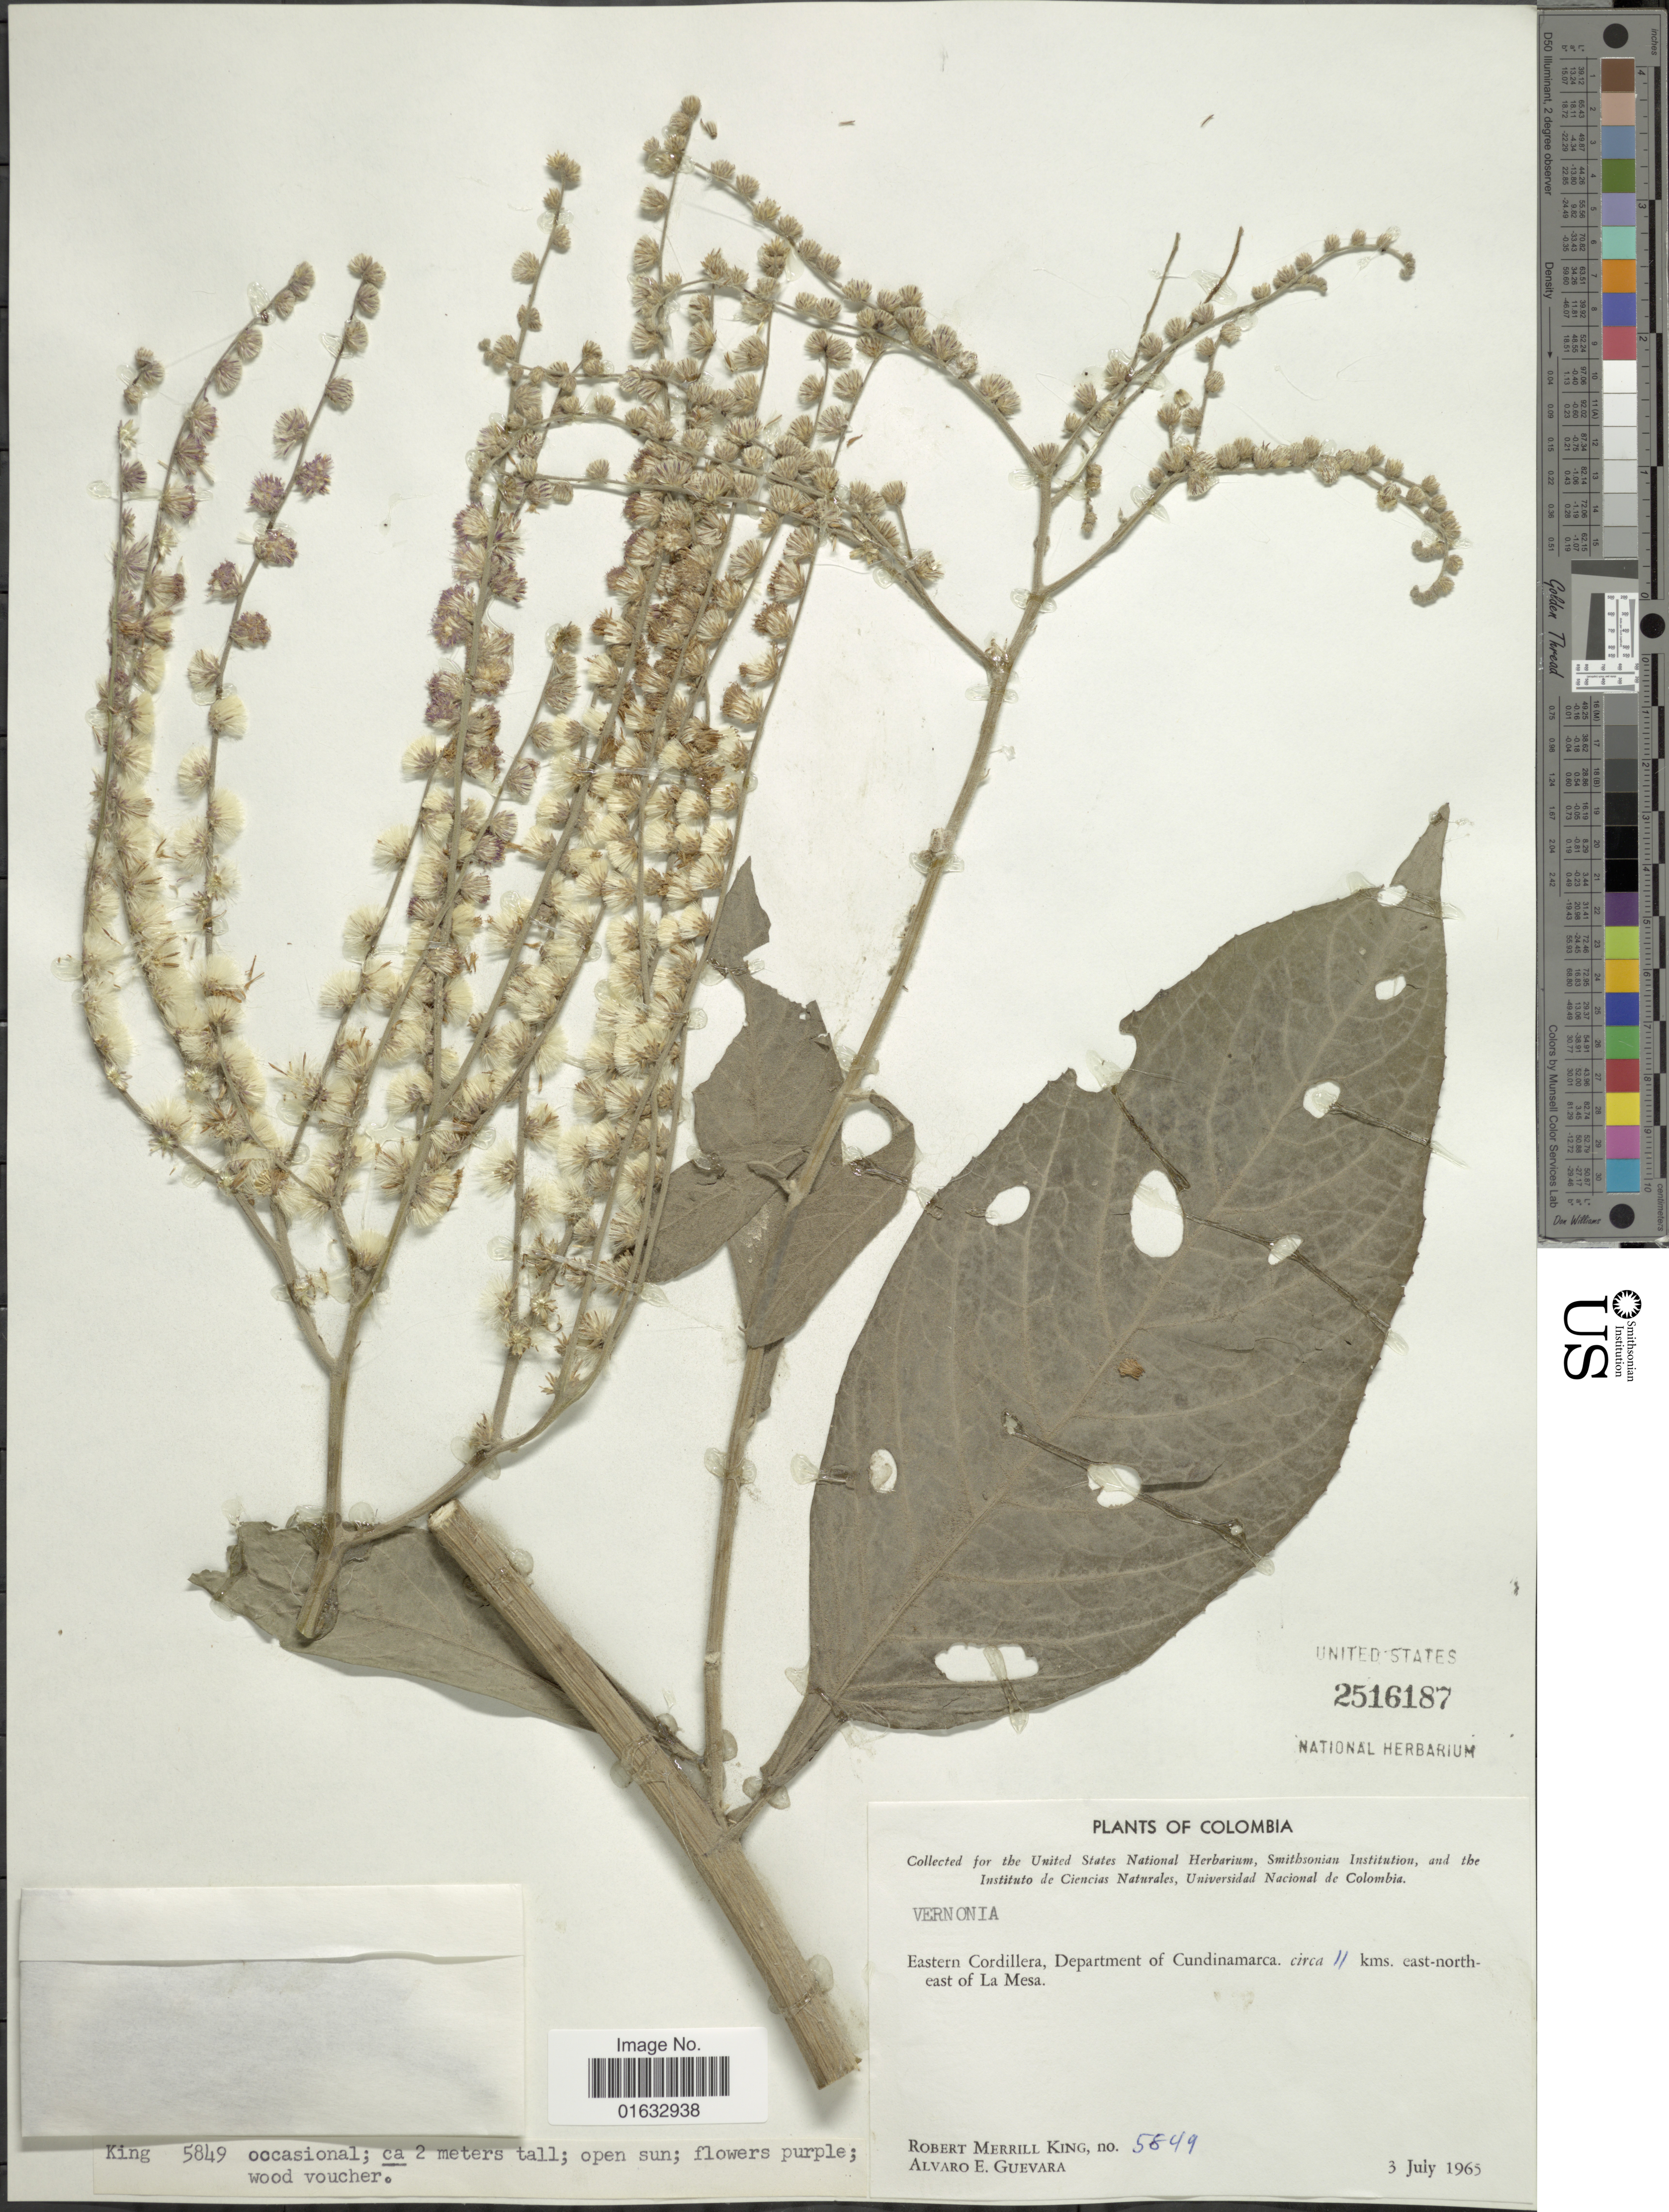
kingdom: Plantae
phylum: Tracheophyta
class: Magnoliopsida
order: Asterales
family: Asteraceae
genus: Eirmocephala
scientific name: Eirmocephala brachiata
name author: (Benth.) H. Rob.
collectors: R. M. King & A. E. Guevara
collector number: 5849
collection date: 1965-07-03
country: Colombia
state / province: Cundinamarca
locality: Eastern Cordillera, Departamento of Cundinamarca, 11 kms, east-north-east of La Mesa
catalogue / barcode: US 2516187